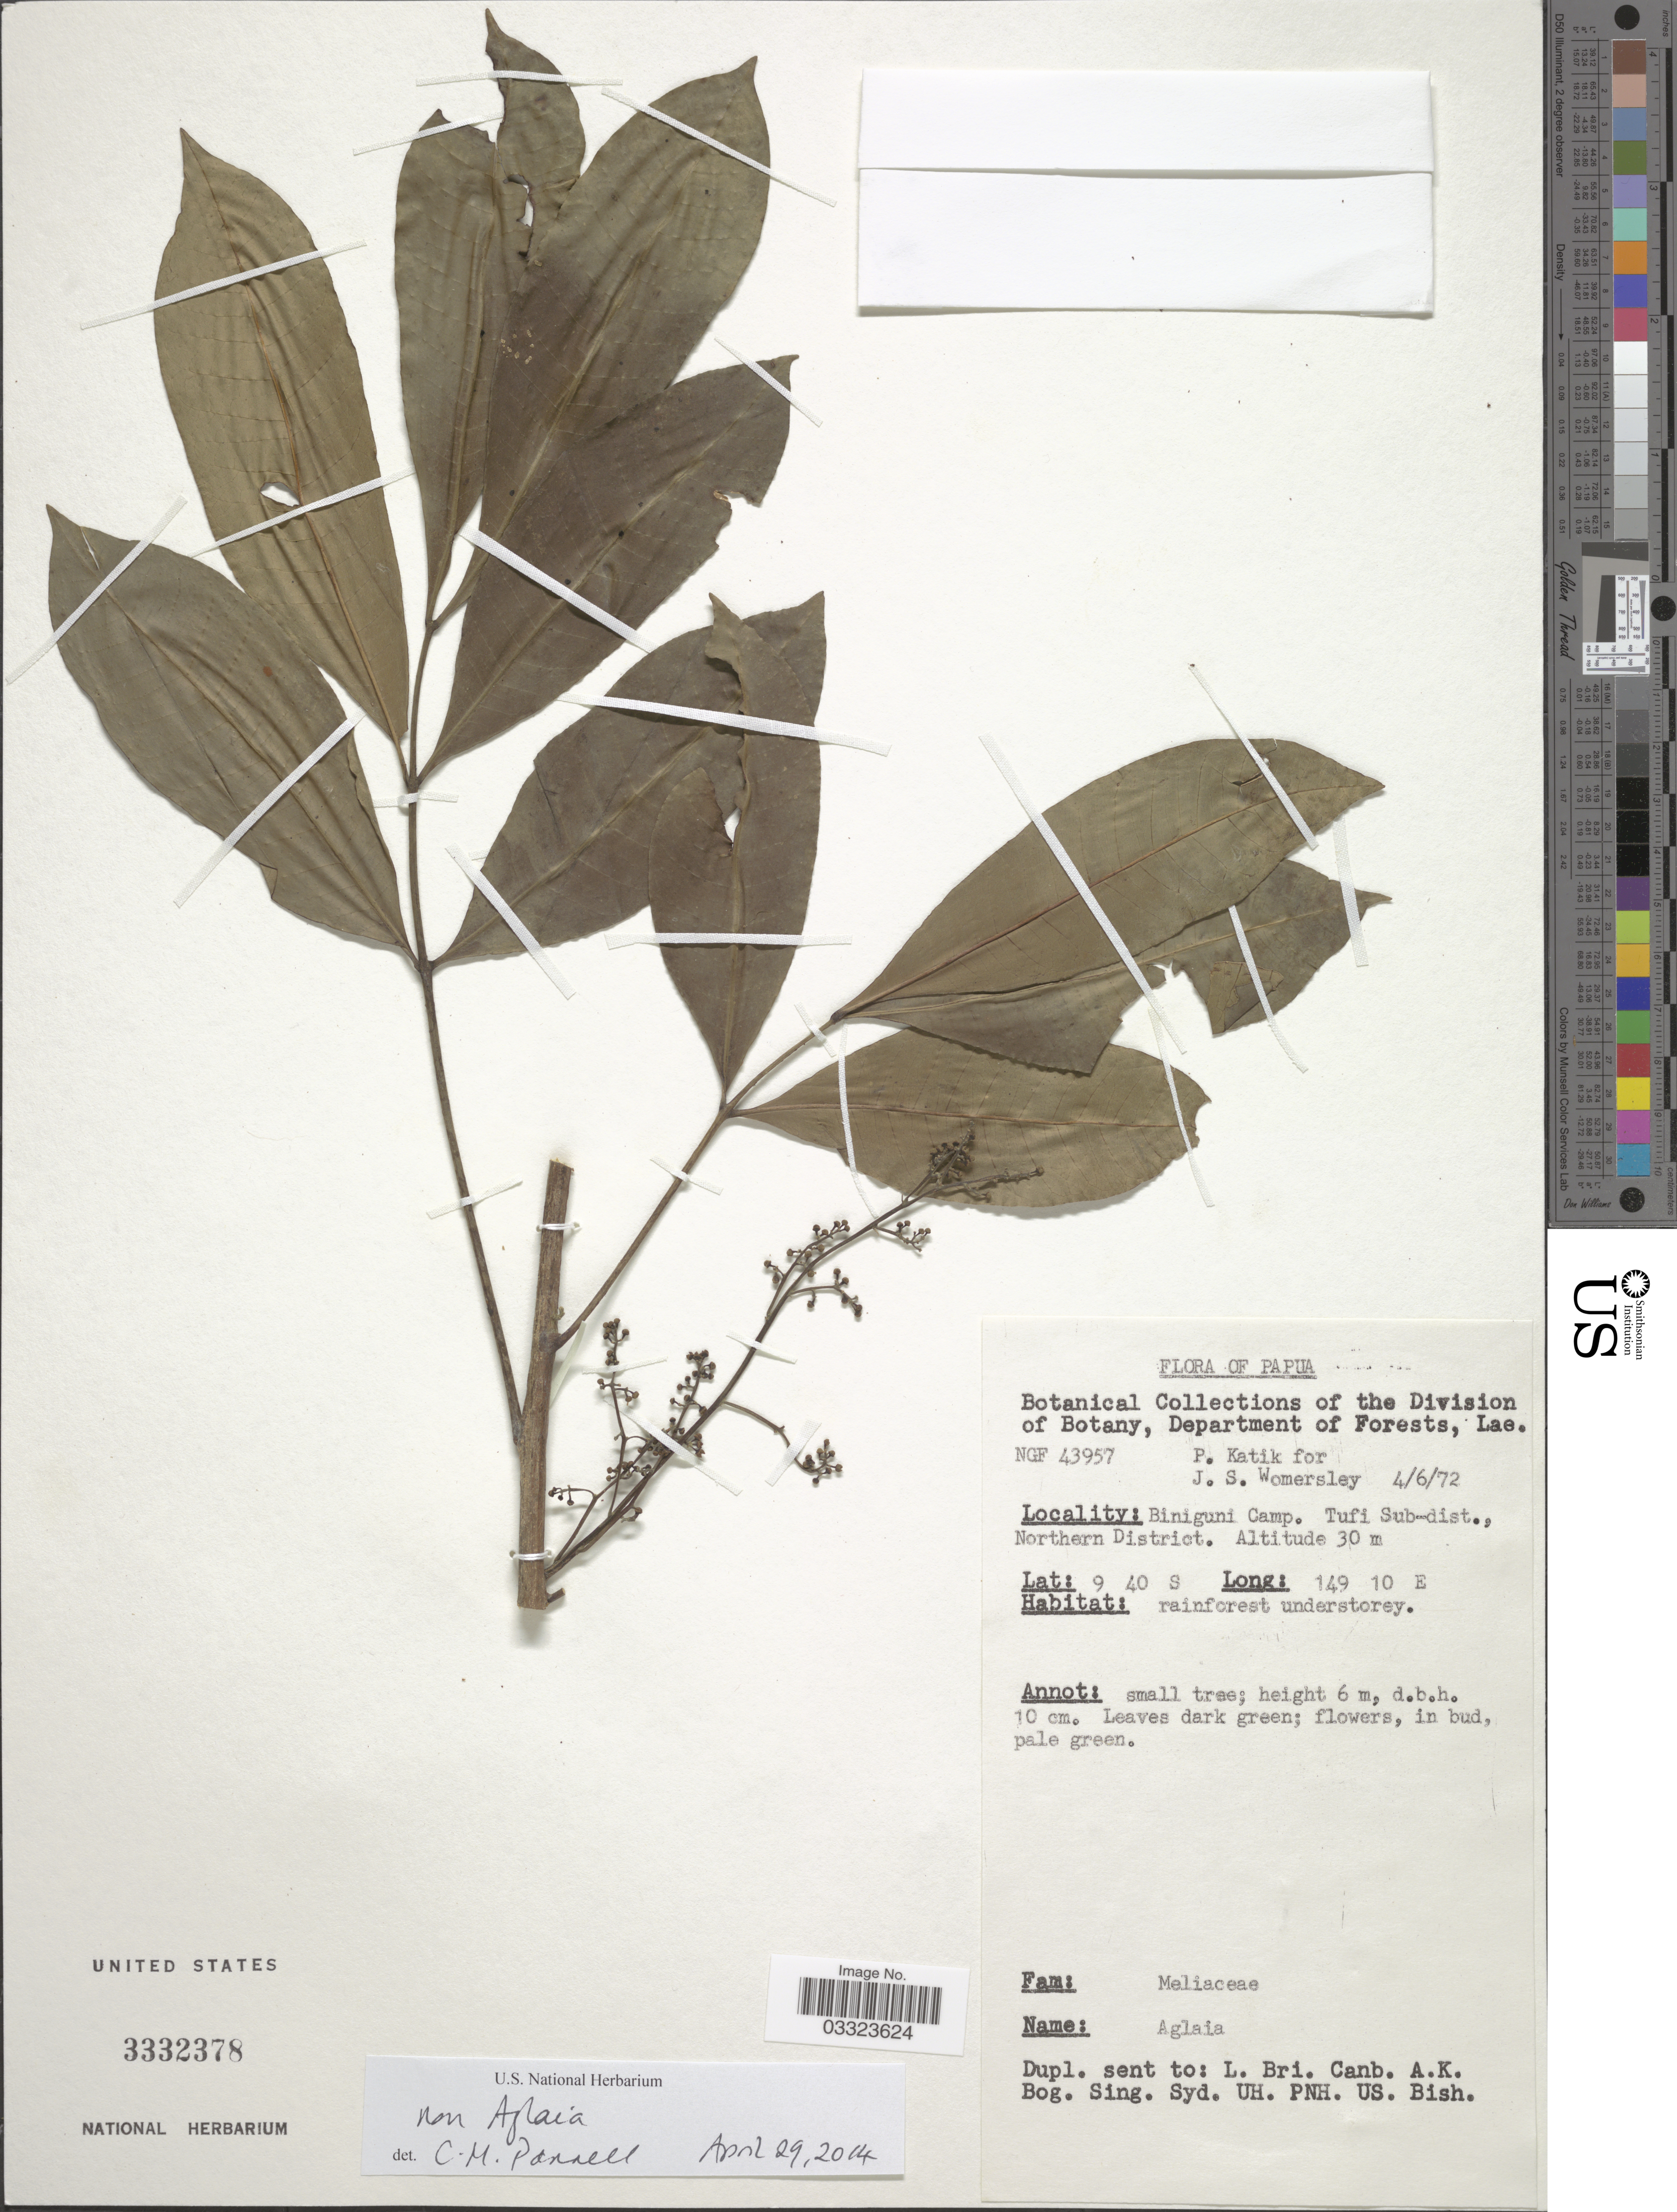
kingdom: Plantae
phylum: Tracheophyta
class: Magnoliopsida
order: Sapindales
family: Meliaceae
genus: Didymocheton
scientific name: Didymocheton papuanus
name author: (Merr. & L.M. Perry) Mabb.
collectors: P. Katik & J. S. Womersley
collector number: NGF 43957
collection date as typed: Transcribed d/m/y: 4/6/72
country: Papua New Guinea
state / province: Northern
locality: Papua. Biniguni Camp. Tufi Sub-dist., Northern District.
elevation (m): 30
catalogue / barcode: US 3332378